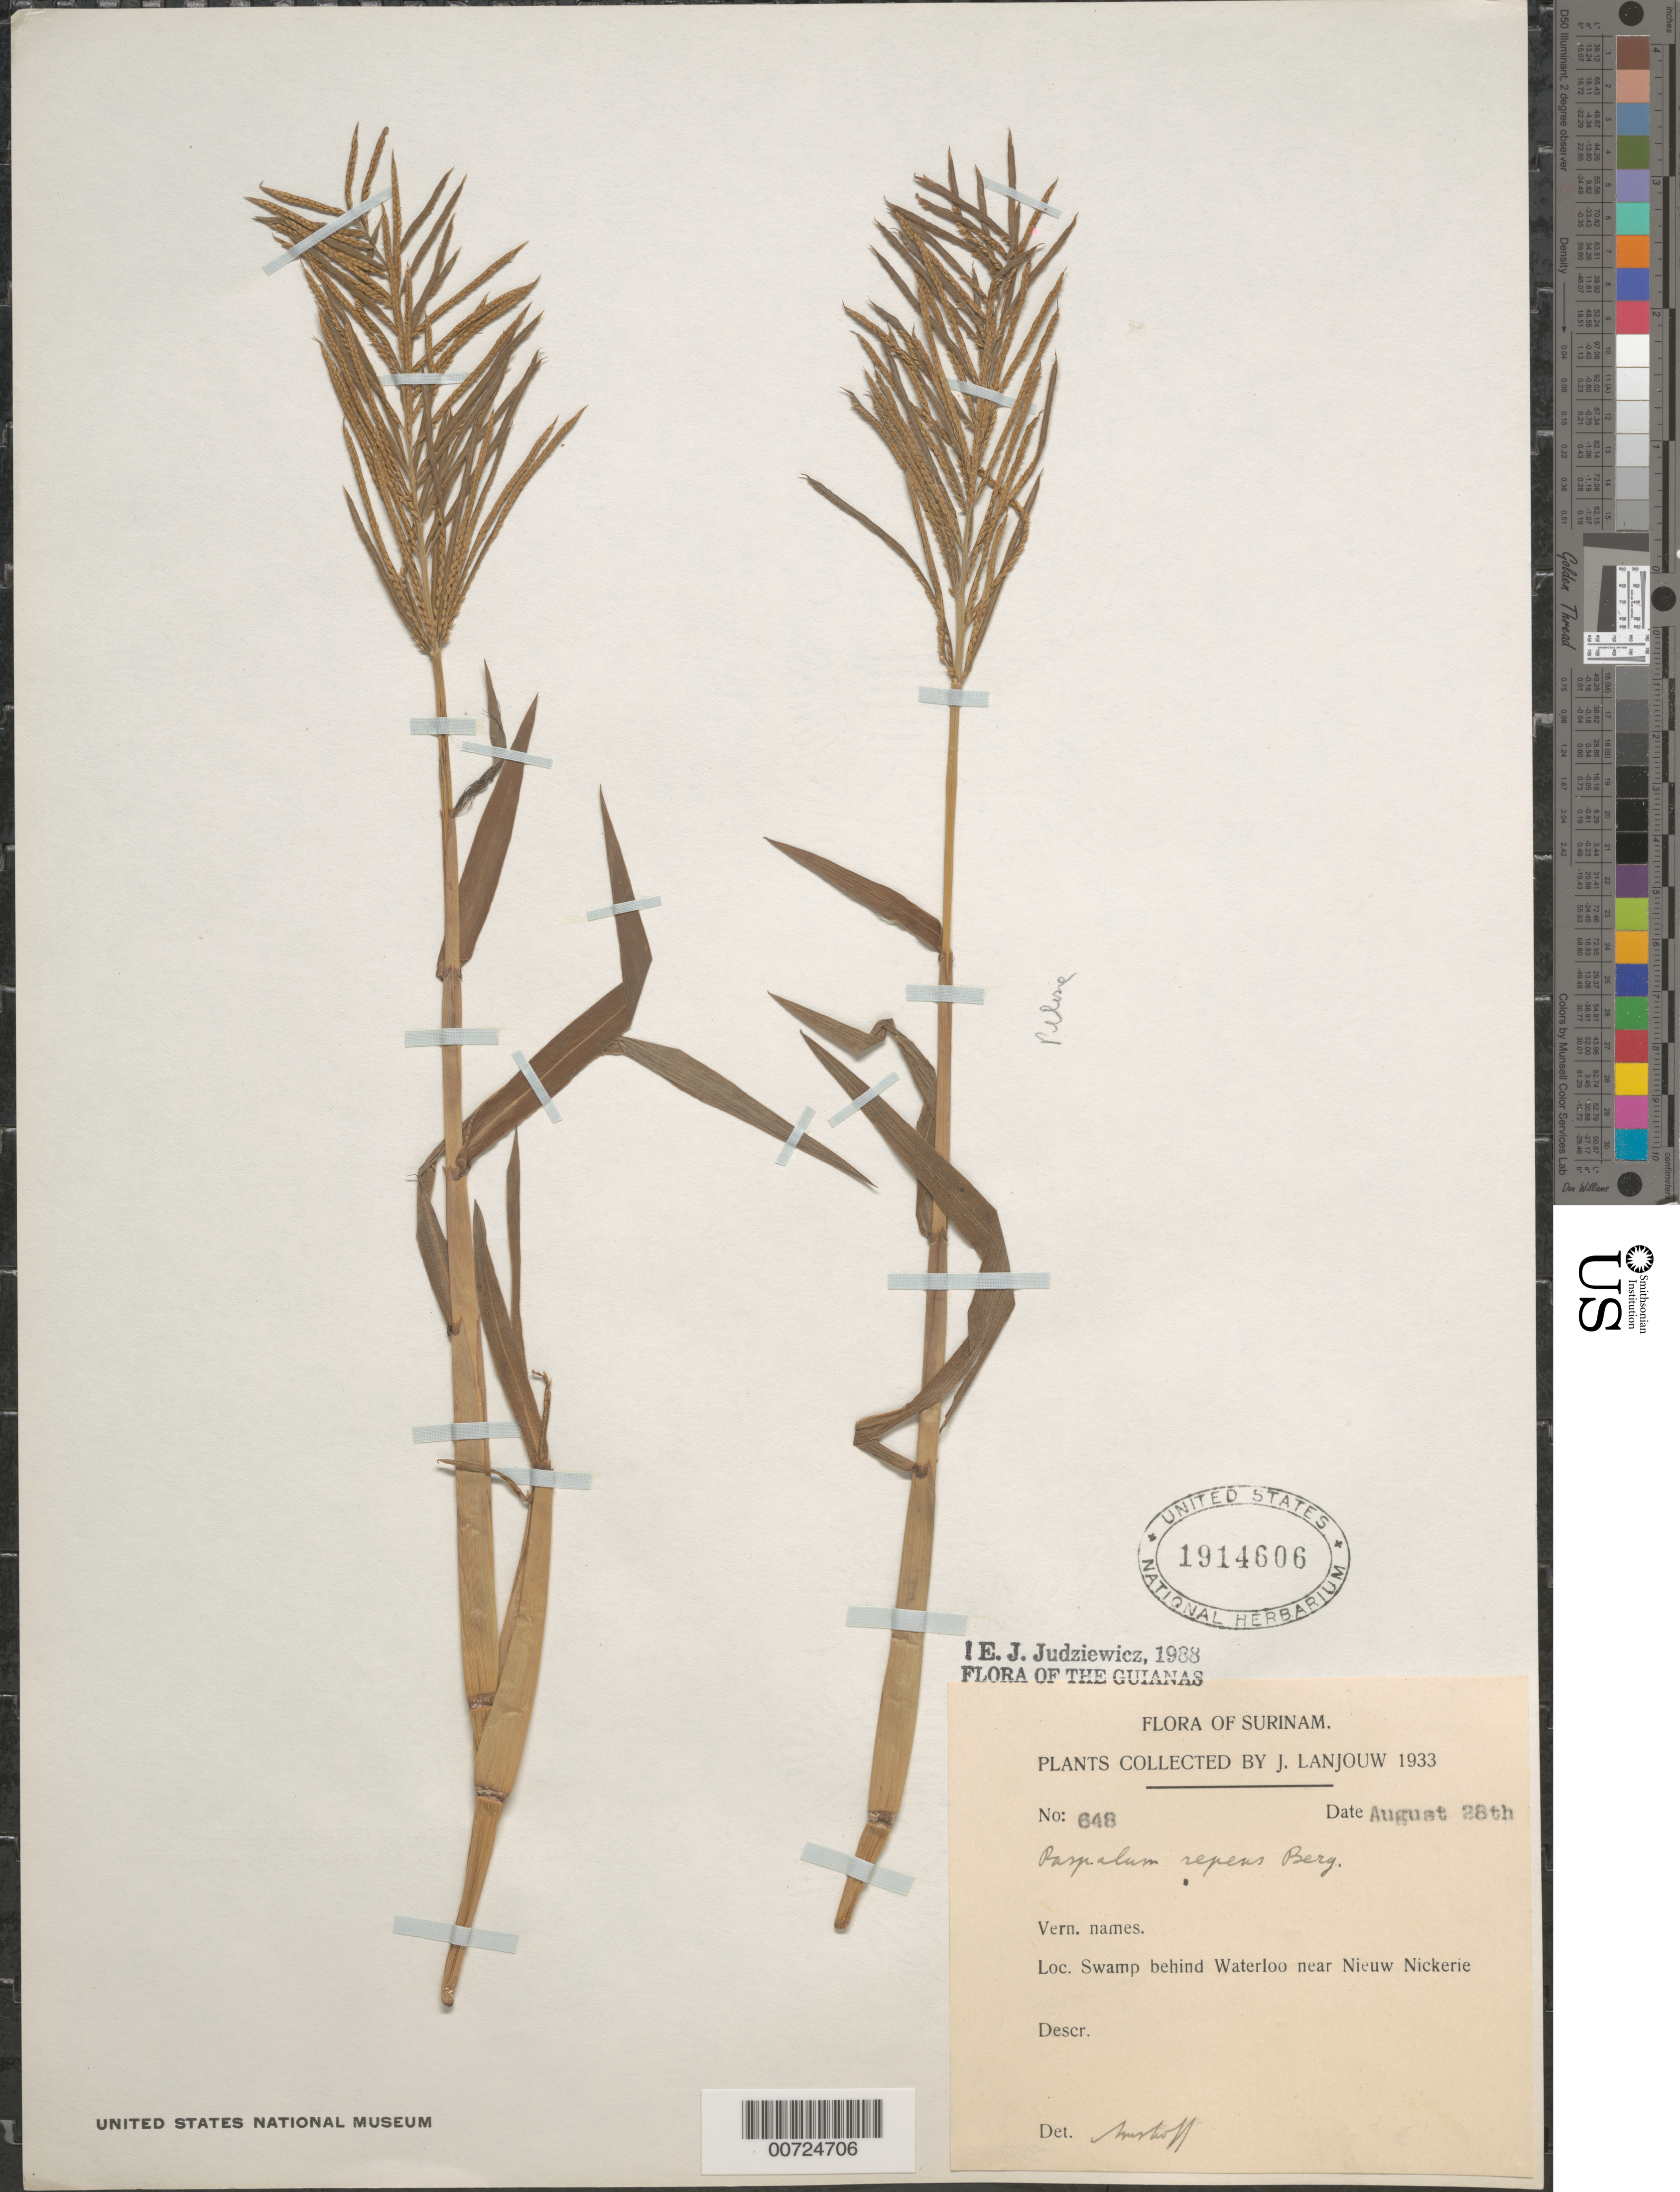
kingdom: Plantae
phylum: Tracheophyta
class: Liliopsida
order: Poales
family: Poaceae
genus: Paspalum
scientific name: Paspalum repens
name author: P.J. Bergius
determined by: Judziewicz, E. J.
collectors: J. Lanjouw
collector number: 648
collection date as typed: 28-Aug-33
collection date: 1933-08-28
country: Suriname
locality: Waterloo, near Nieuw Nickerie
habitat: Swamp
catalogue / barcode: US 1914606